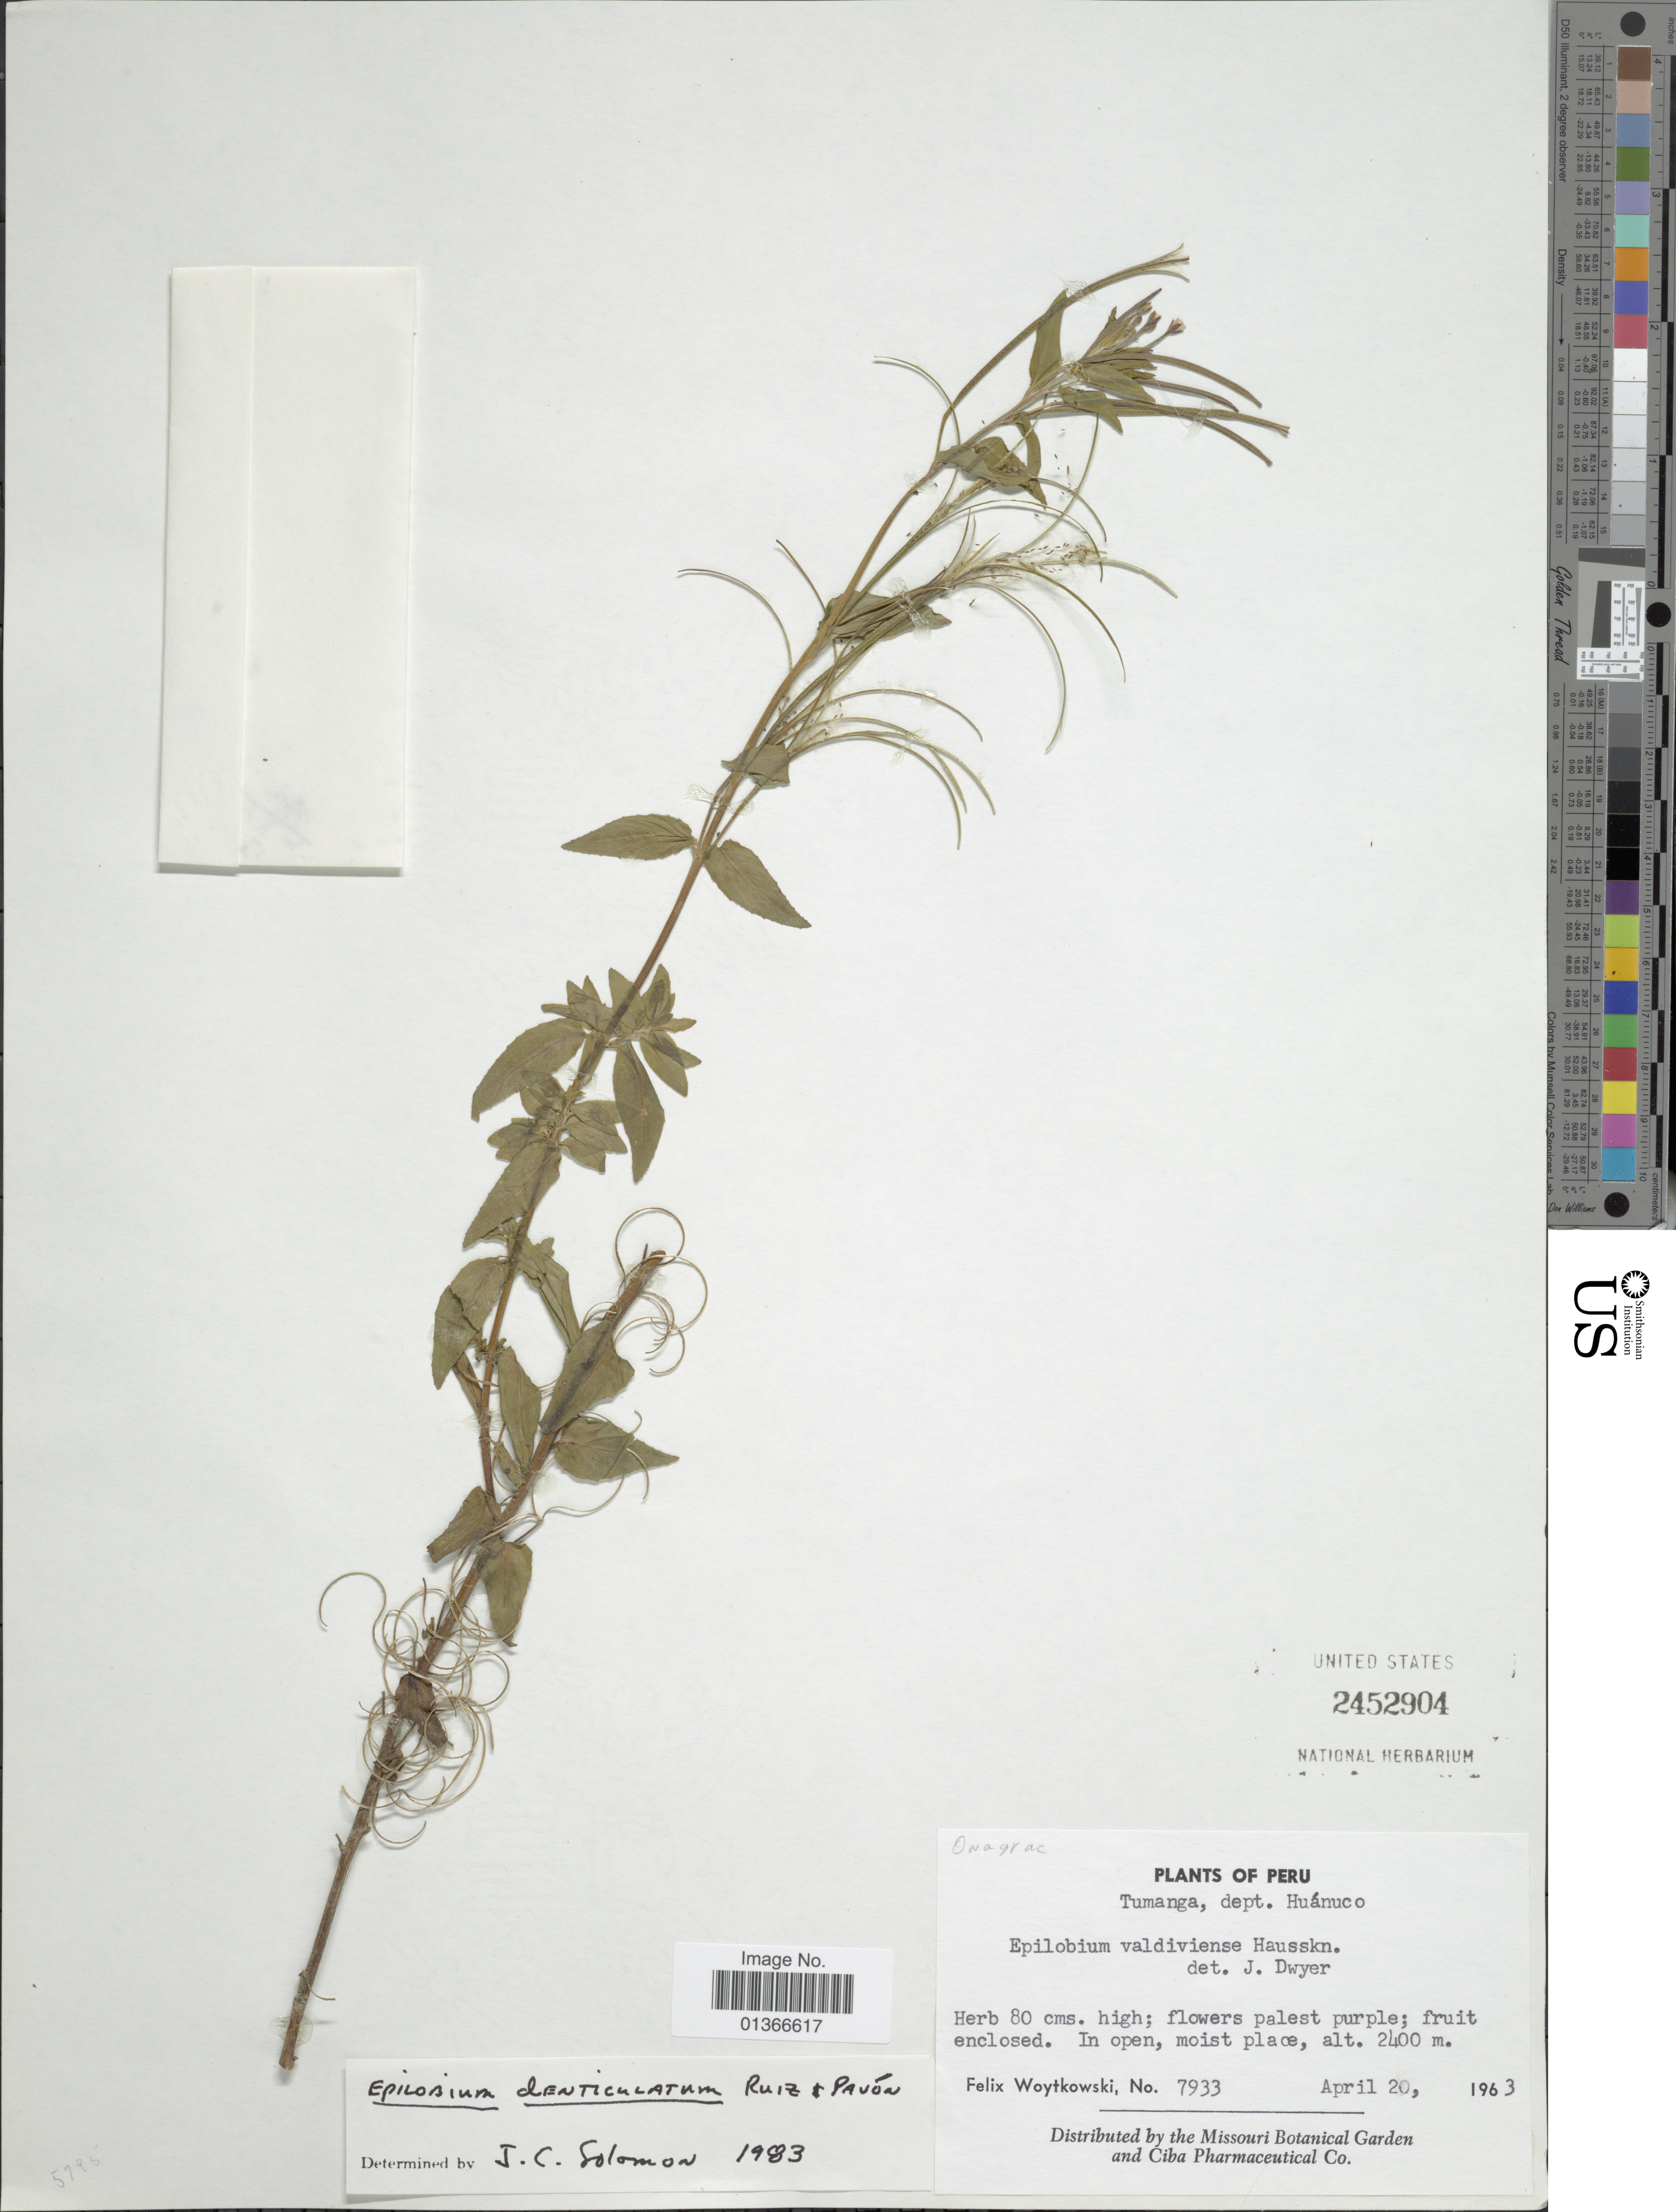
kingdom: Plantae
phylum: Tracheophyta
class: Magnoliopsida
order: Myrtales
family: Onagraceae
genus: Epilobium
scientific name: Epilobium denticulatum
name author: Ruiz & Pav.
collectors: F. Woytkowski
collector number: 7933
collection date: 1963-04-20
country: Peru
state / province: Huánuco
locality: Tumanga.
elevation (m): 2400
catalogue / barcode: US 2452904